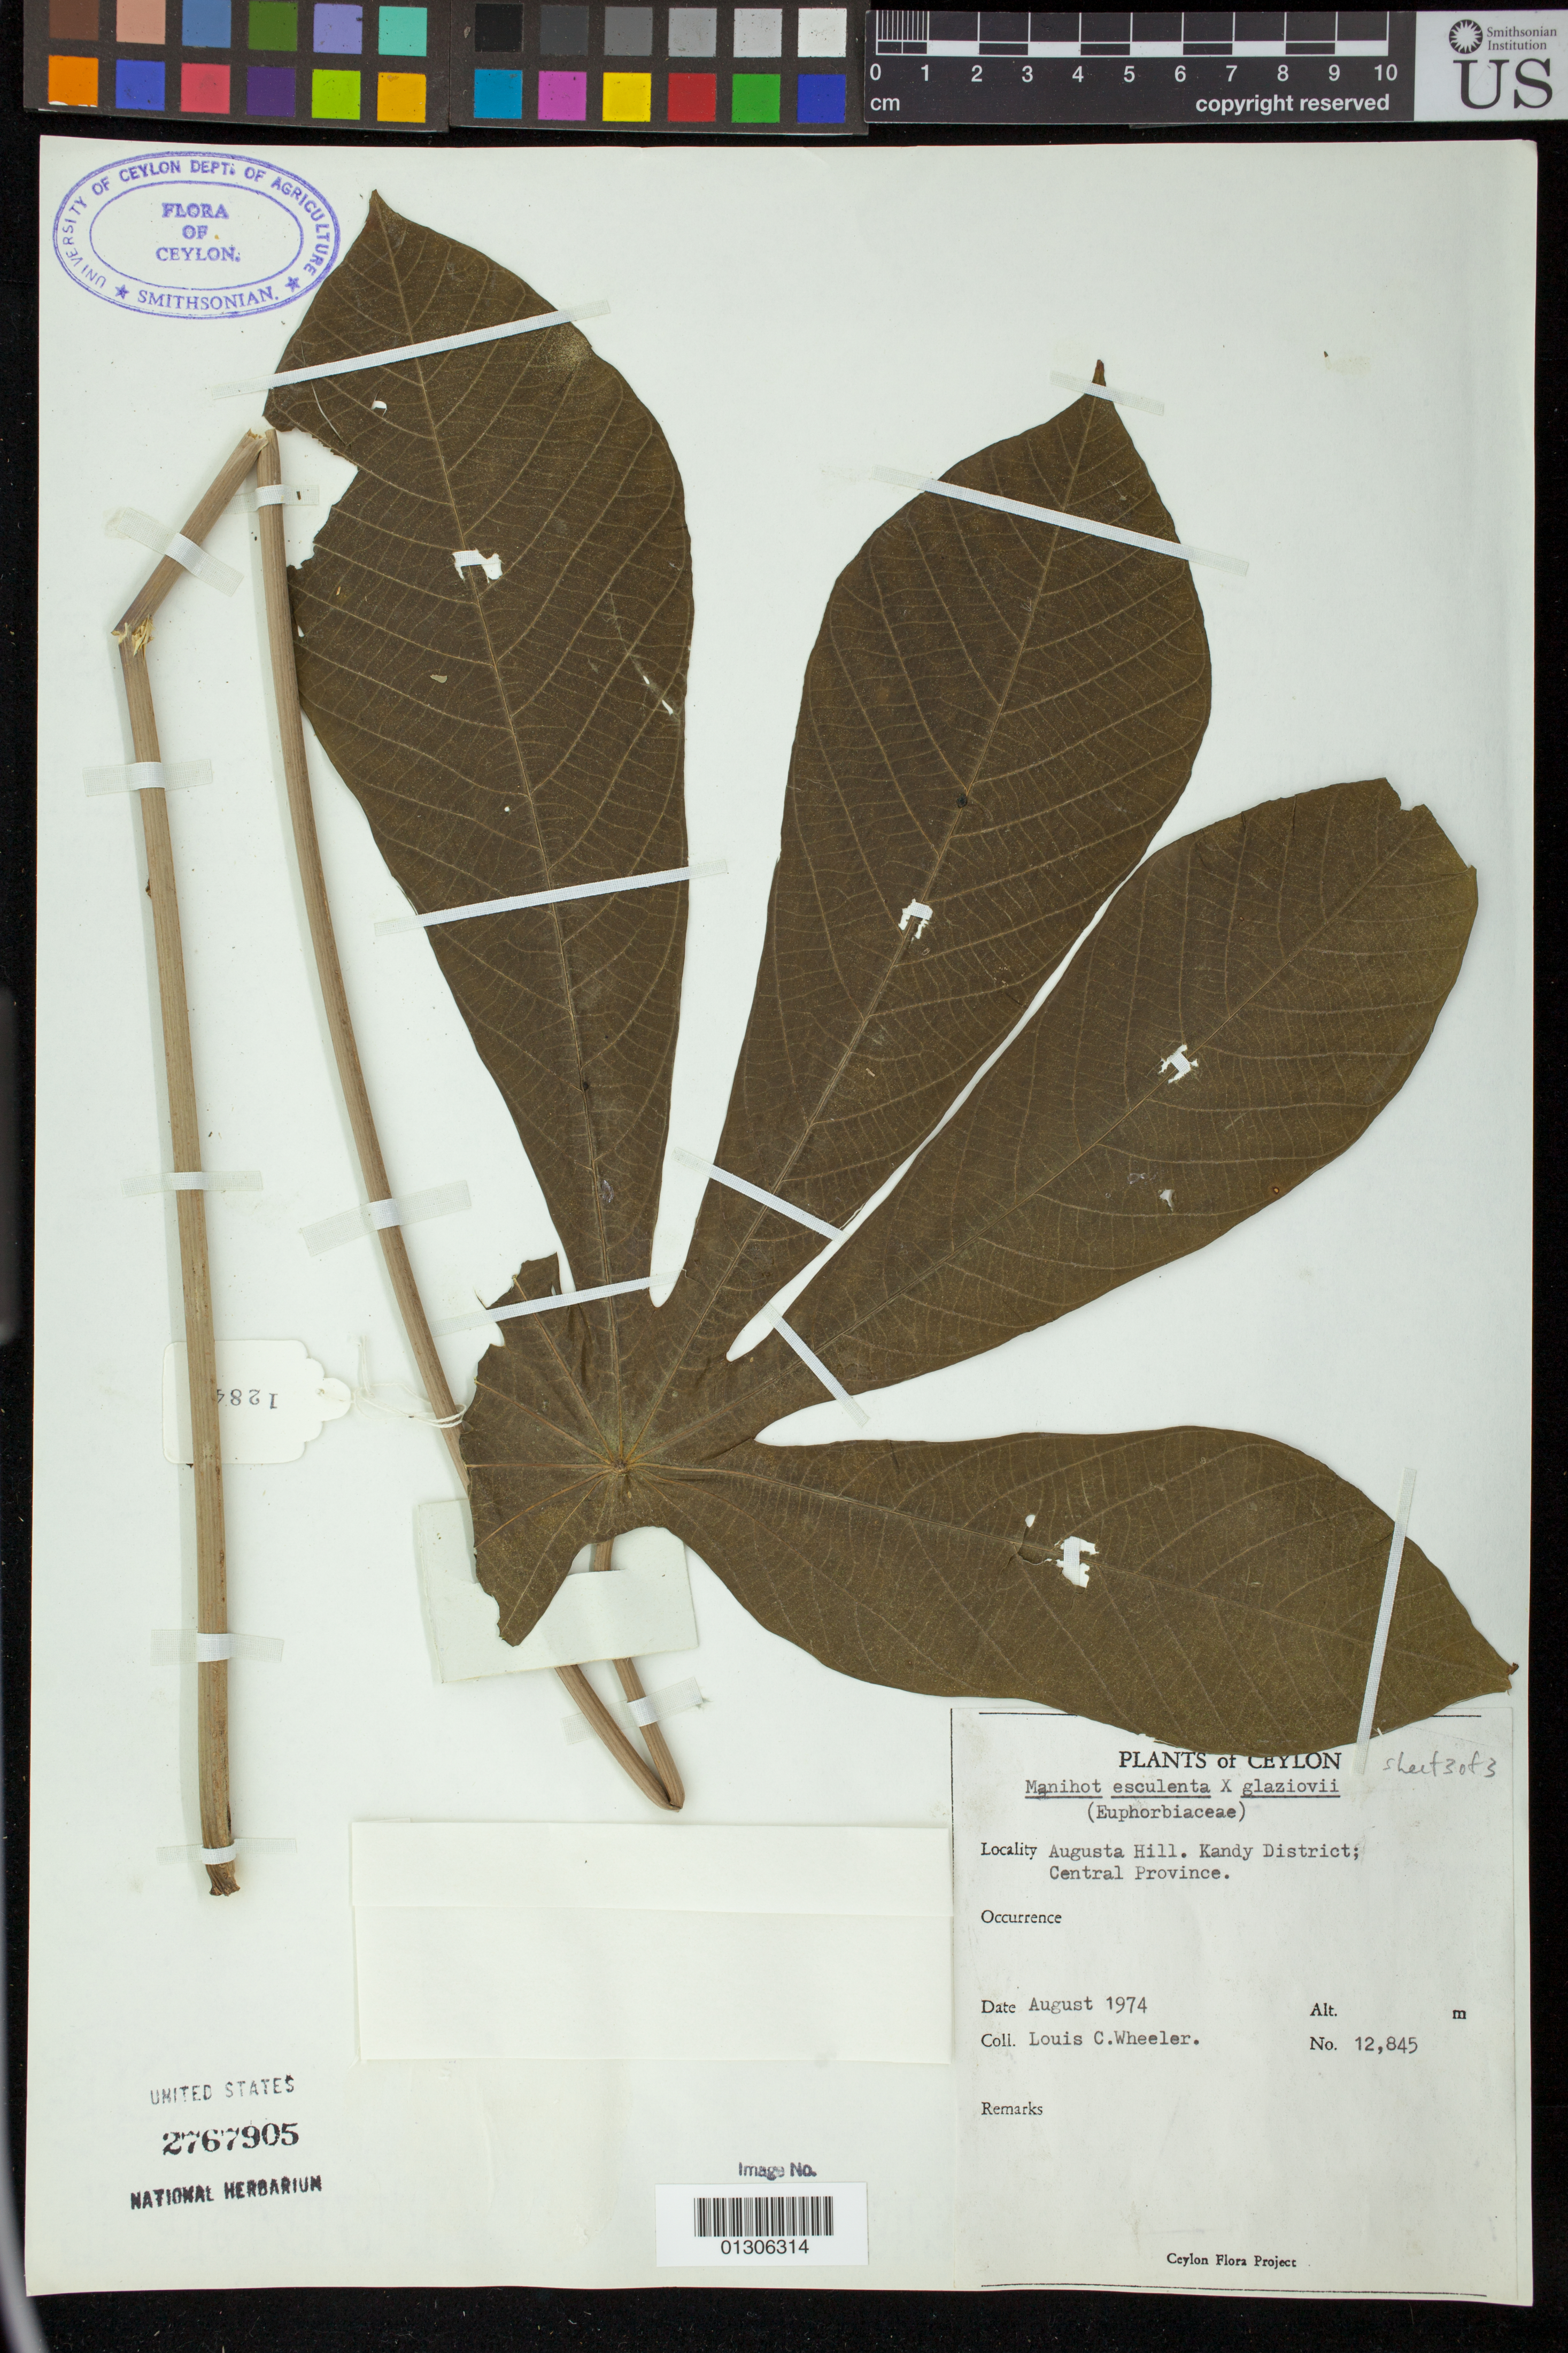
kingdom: Plantae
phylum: Tracheophyta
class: Magnoliopsida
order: Malpighiales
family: Euphorbiaceae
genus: Manihot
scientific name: Manihot esculenta x M. glaziovii Müll. Arg.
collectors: L. C. Wheeler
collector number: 12845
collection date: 1974-01-08/1974-08-31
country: Sri Lanka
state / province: Central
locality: Augusta Hill. Kandy District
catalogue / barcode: US 2767905